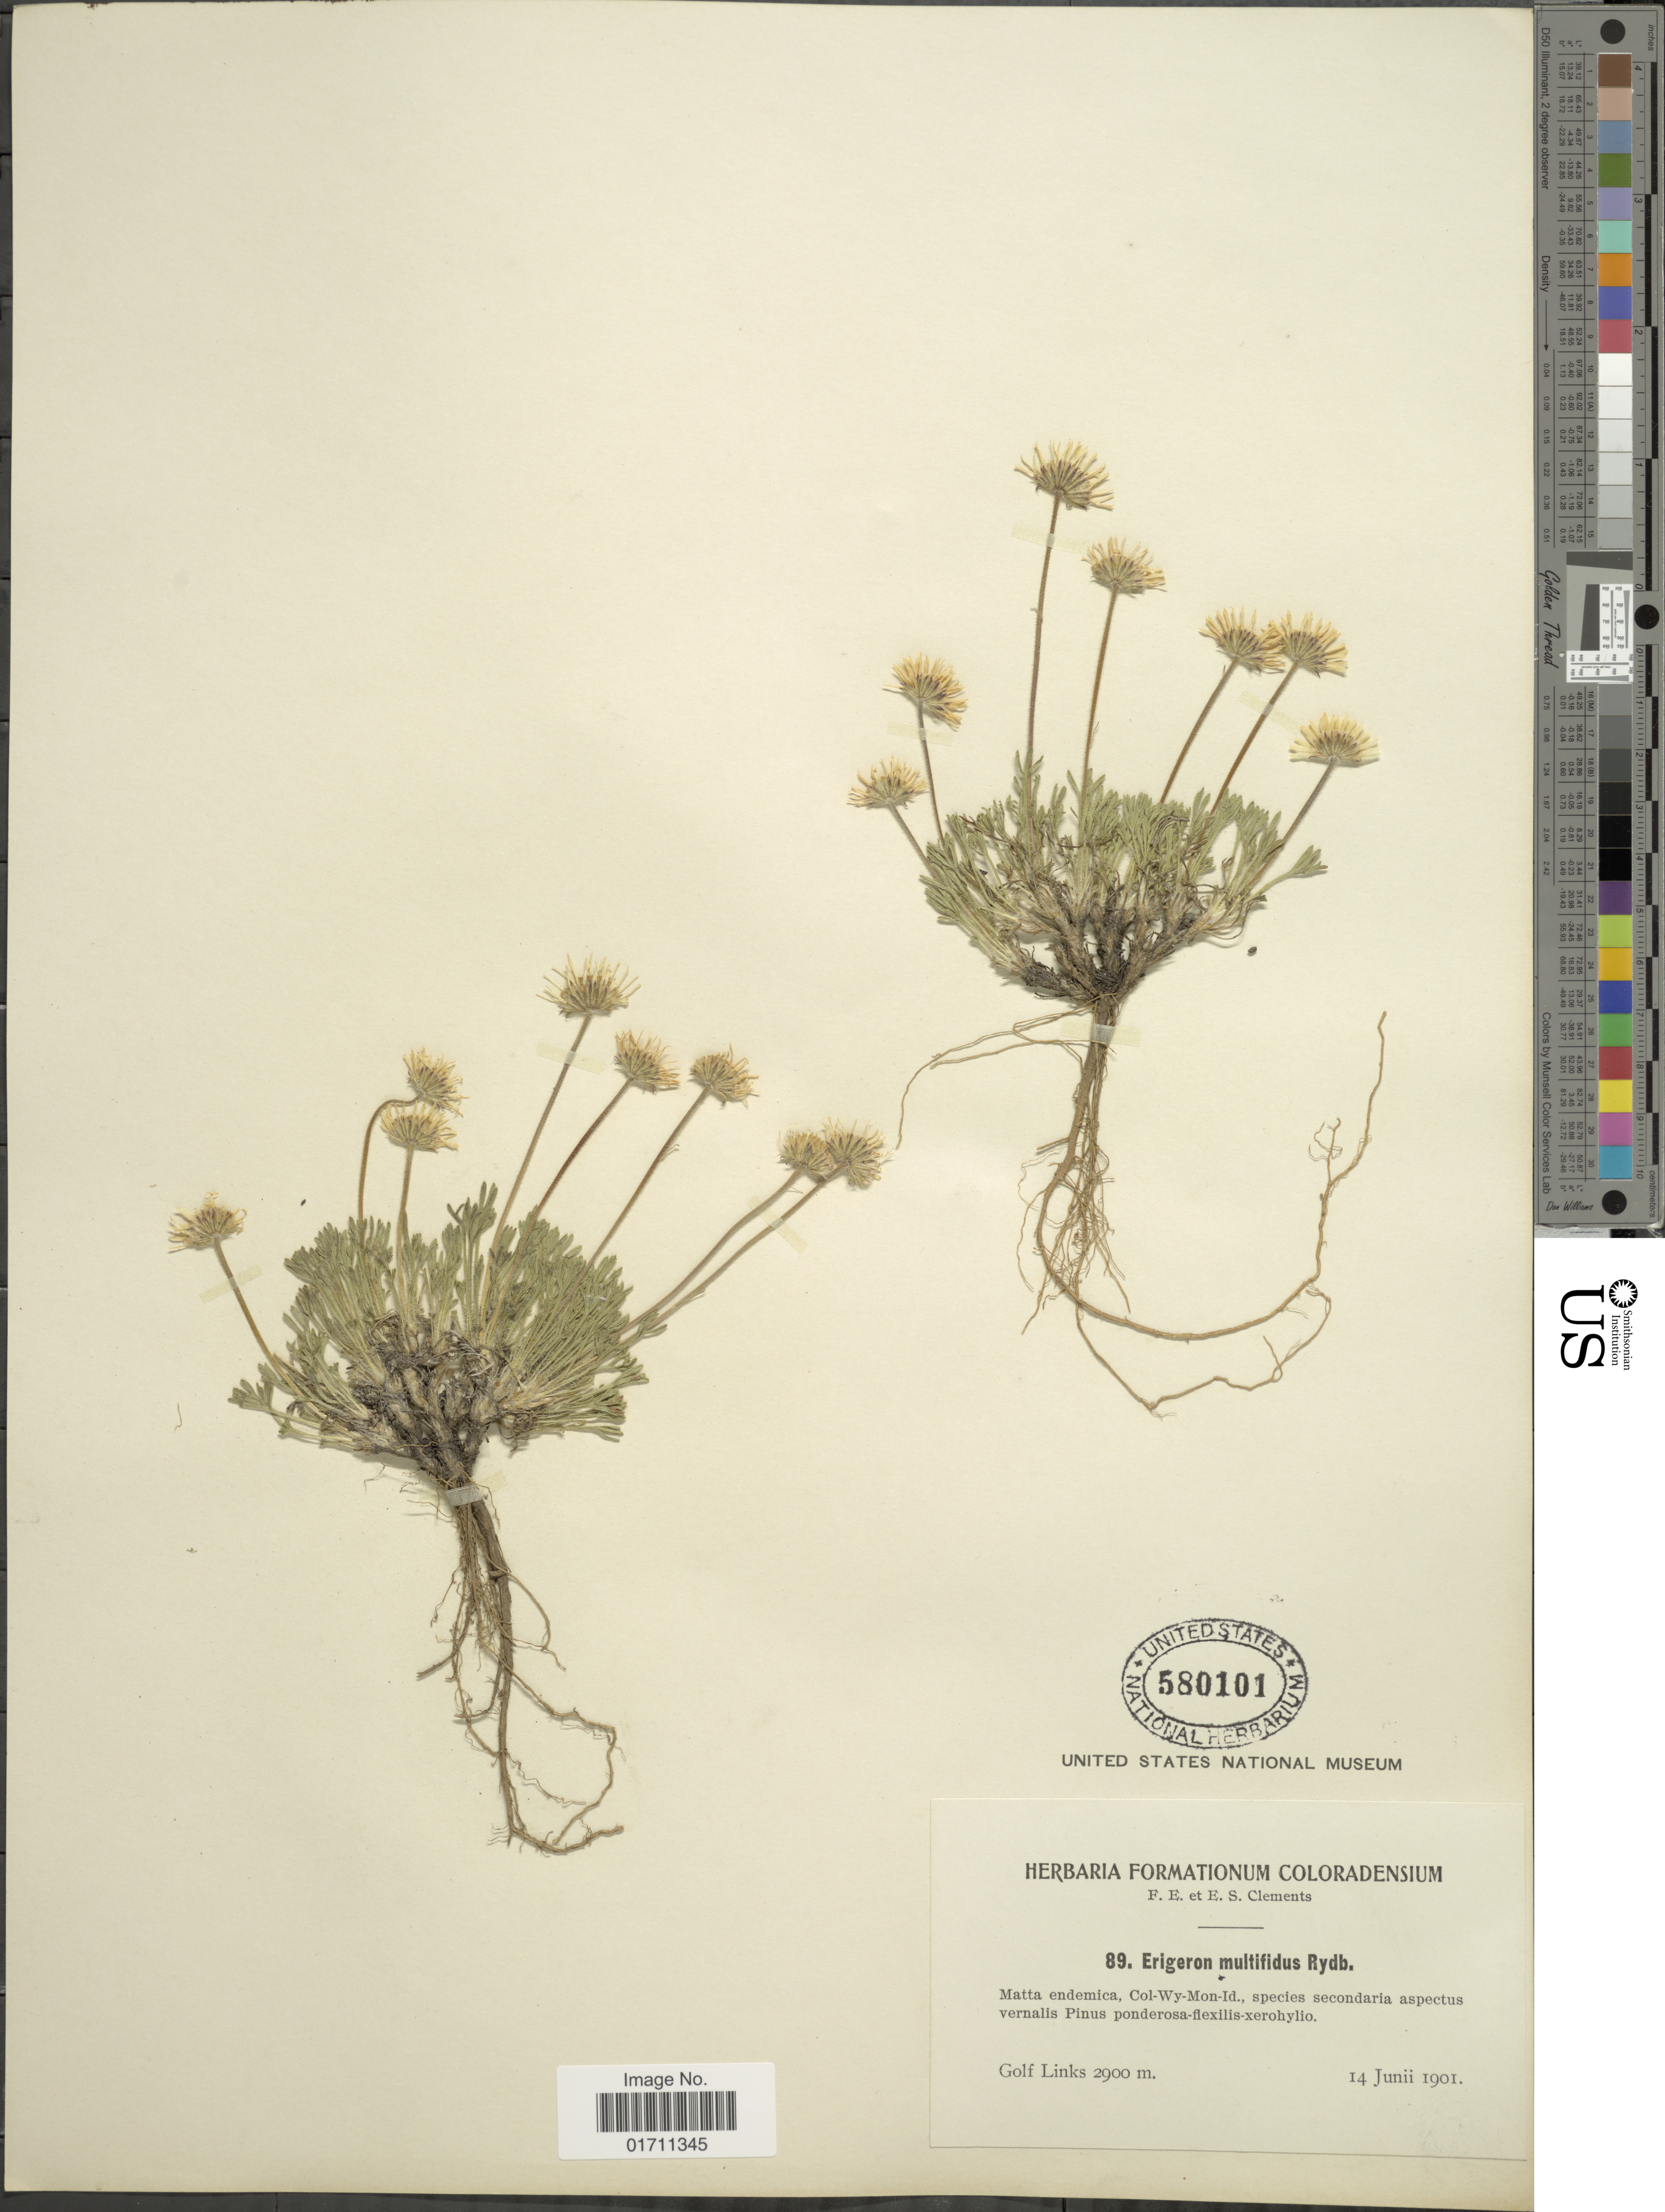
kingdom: Plantae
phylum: Tracheophyta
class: Magnoliopsida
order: Asterales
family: Asteraceae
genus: Erigeron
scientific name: Erigeron compositus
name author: Pursh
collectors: F. E. Clements & E. S. Clements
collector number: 89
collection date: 1901-06-14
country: United States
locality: Golf Links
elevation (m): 2900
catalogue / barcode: US 580101